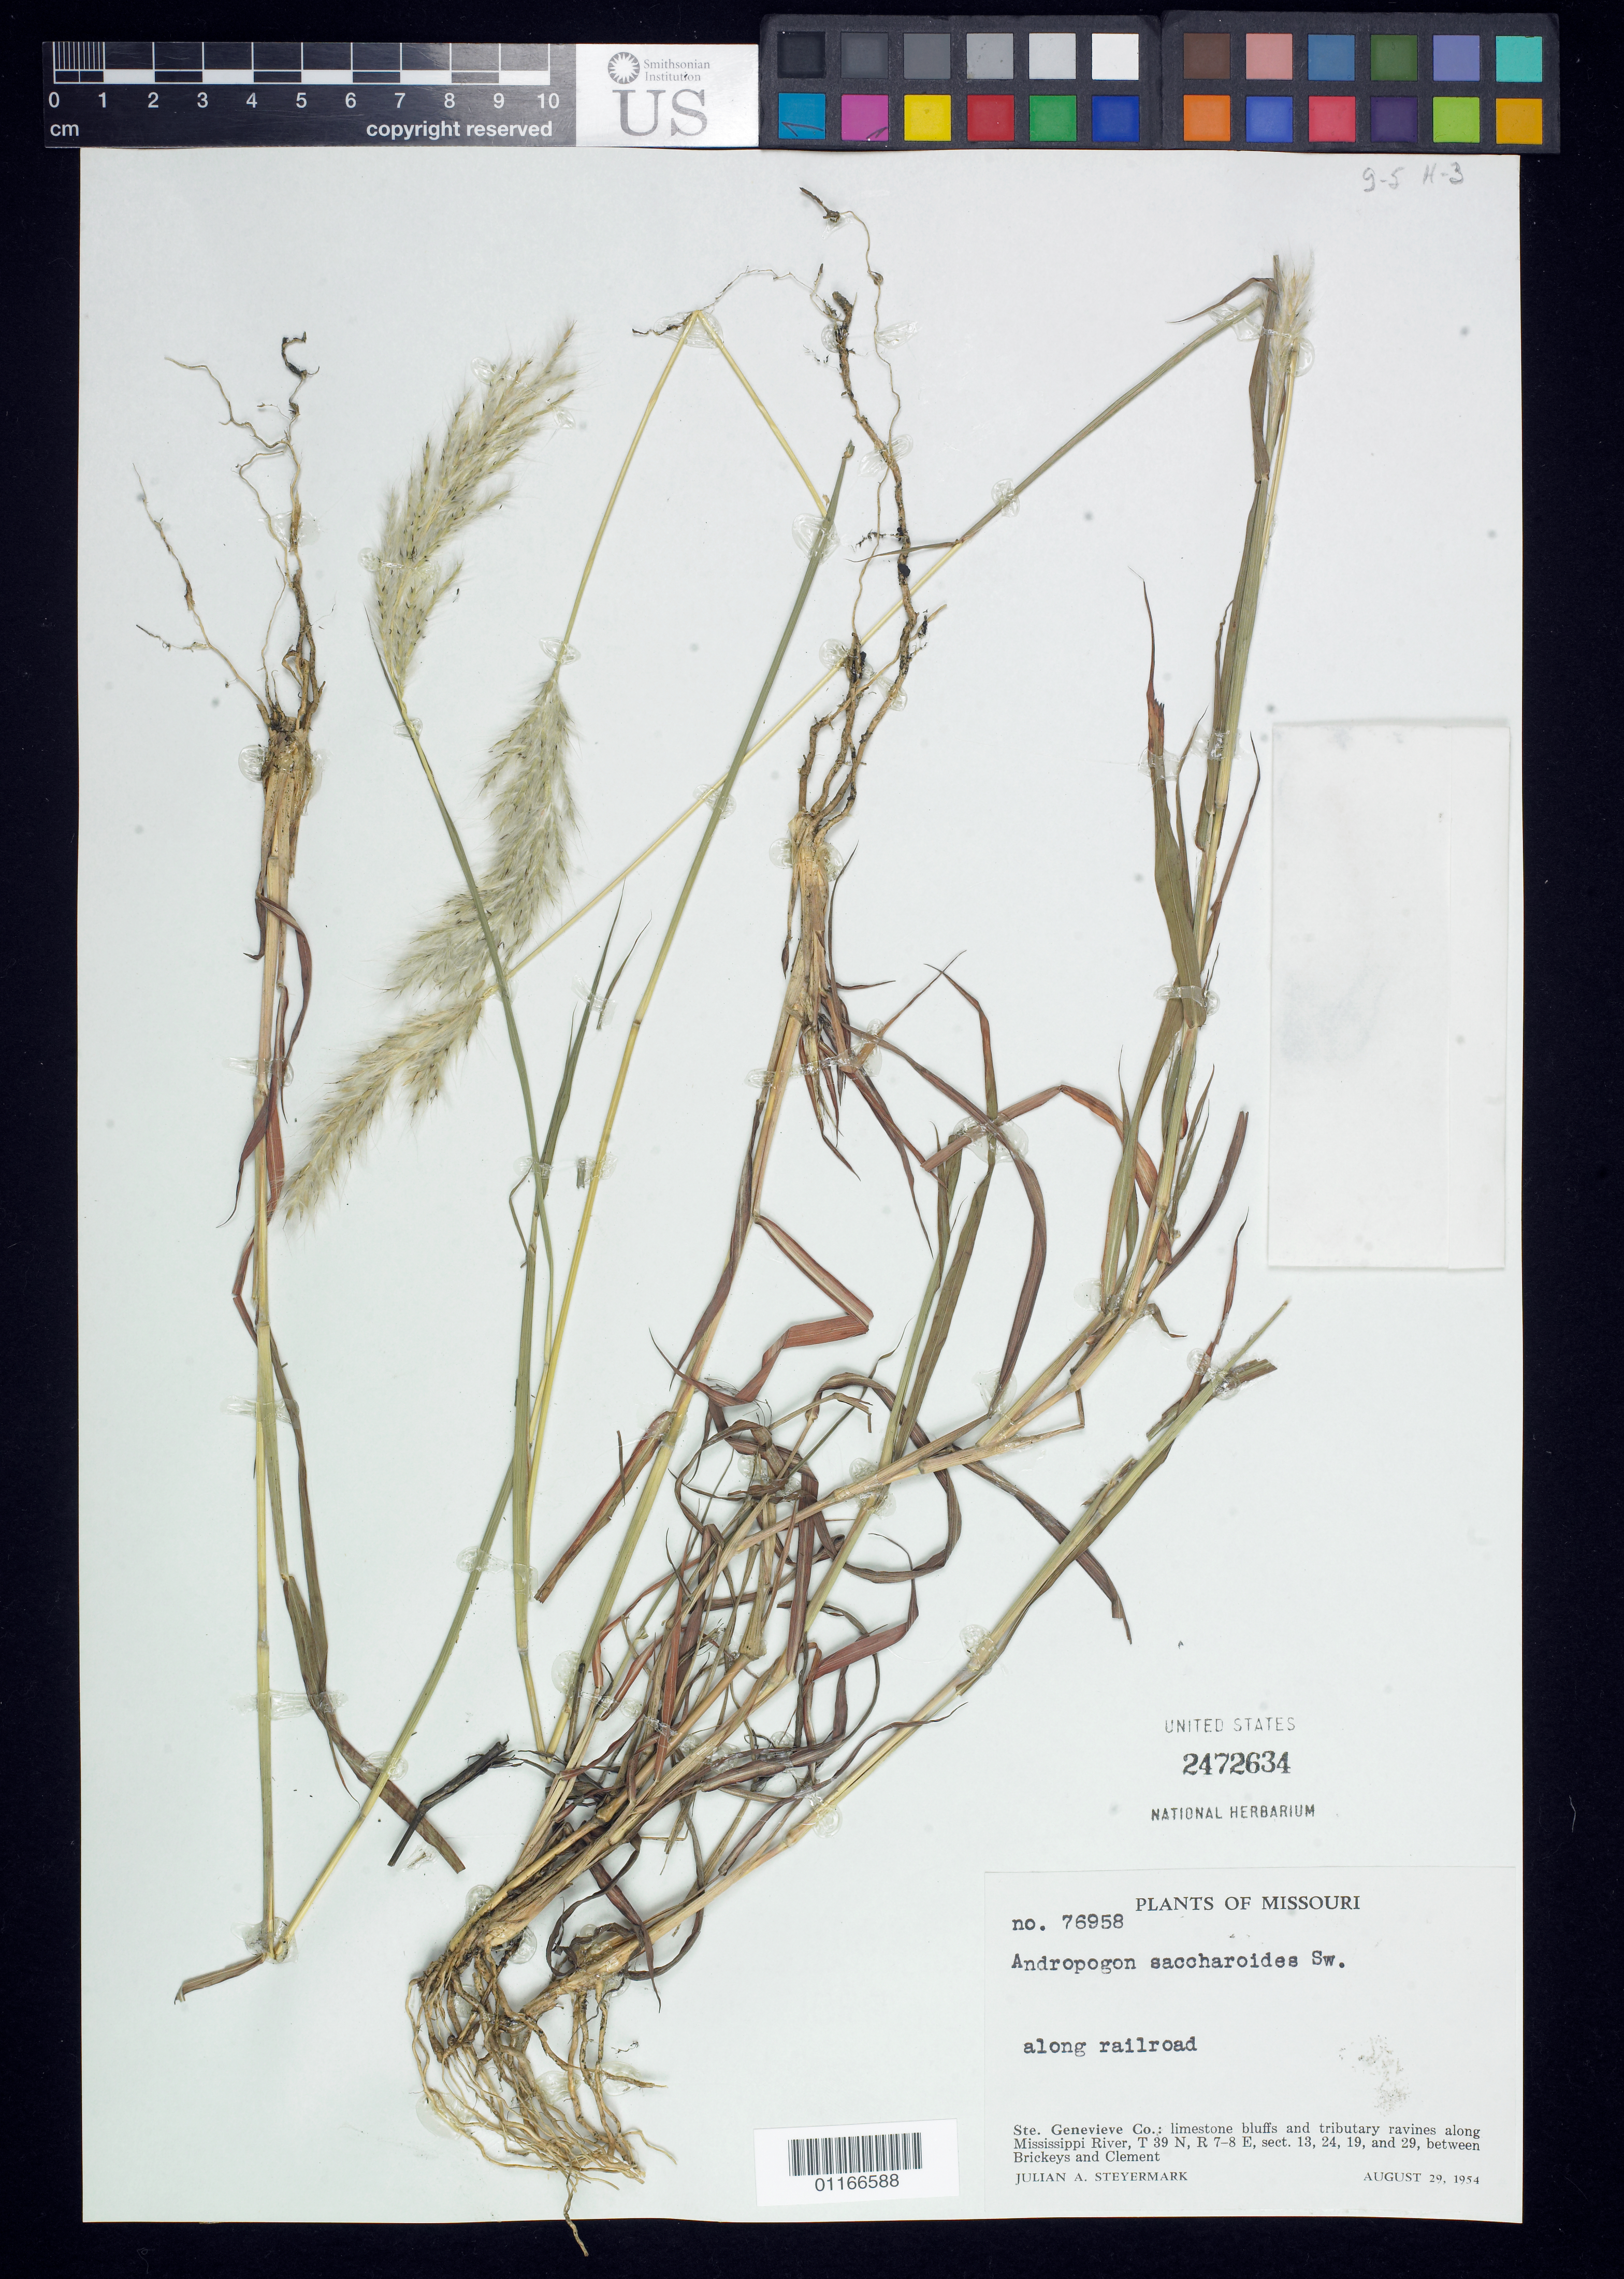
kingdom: Plantae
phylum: Tracheophyta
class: Liliopsida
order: Poales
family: Poaceae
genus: Andropogon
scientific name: Andropogon saccharoides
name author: Sw.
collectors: J. Steyermark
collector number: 76958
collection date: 1954-08-29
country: United States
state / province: Missouri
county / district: Genevieve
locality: Along Mississippi River, T 39 N, R 7-8 E, sect. 13, 24, 19, and 29 between Brickeys and Clement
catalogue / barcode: US 2472634